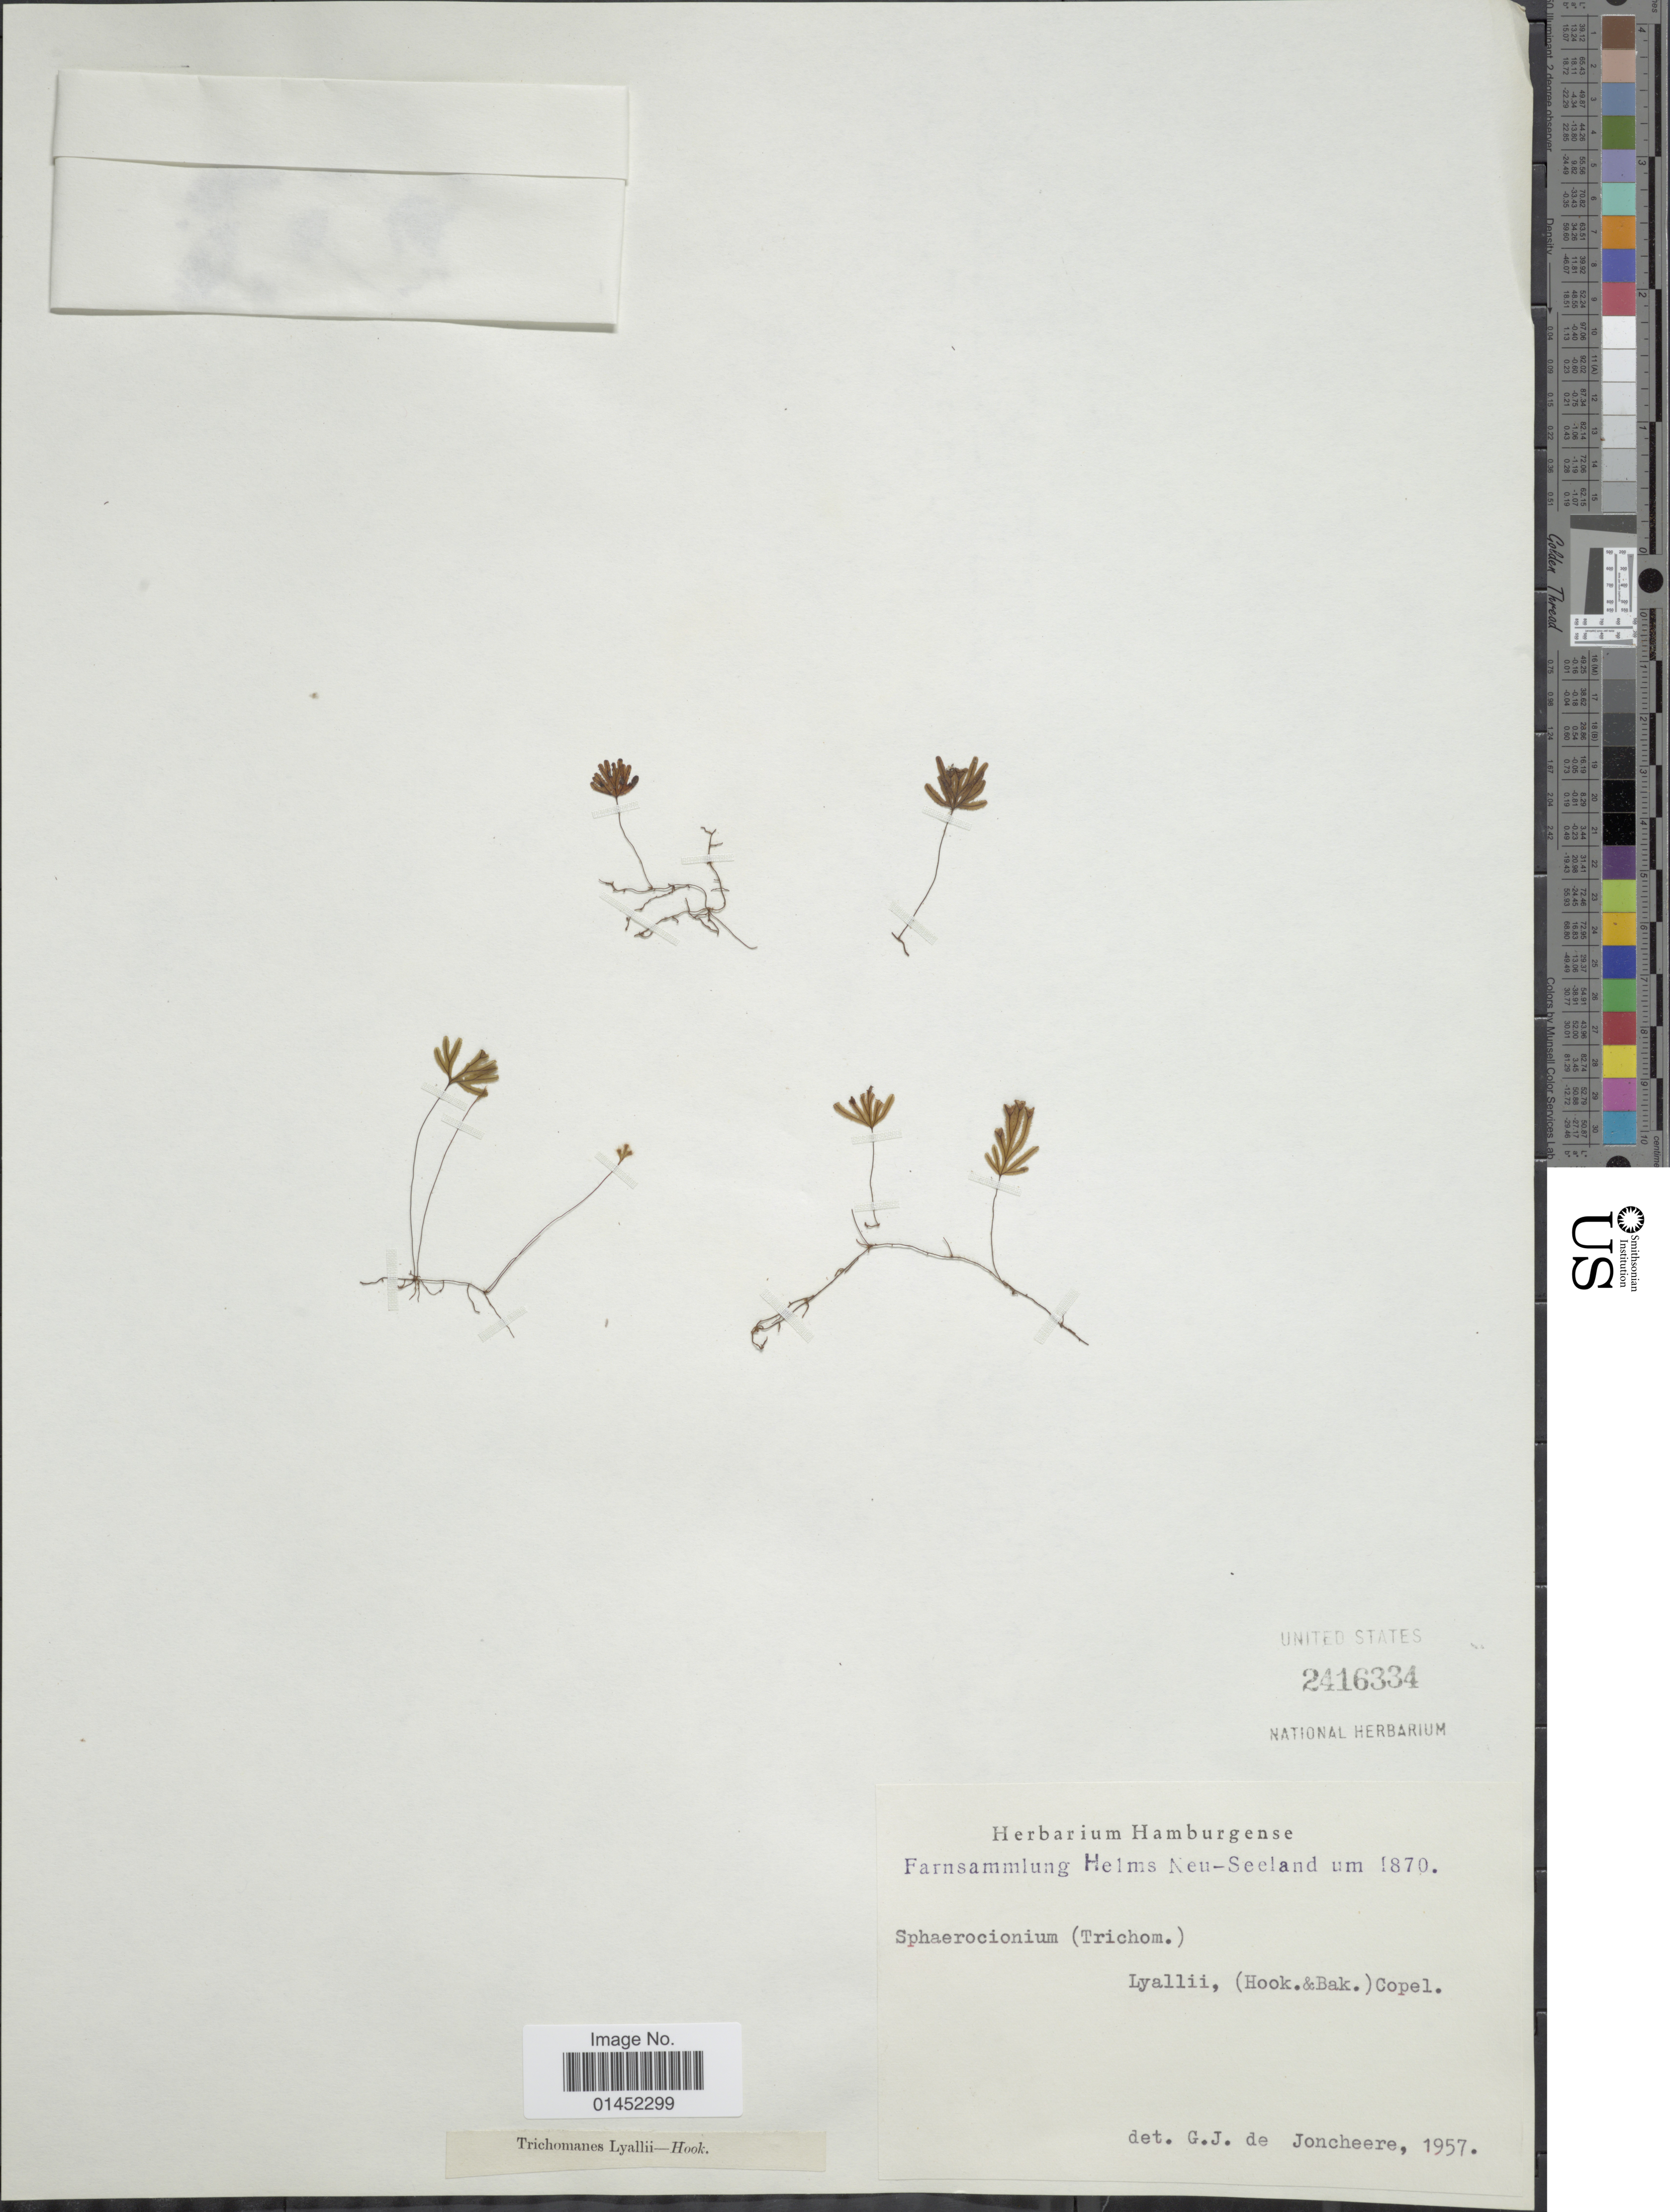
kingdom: Plantae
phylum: Tracheophyta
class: Polypodiopsida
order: Hymenophyllales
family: Hymenophyllaceae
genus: Hymenophyllum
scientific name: Hymenophyllum lyallii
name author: Hook. f.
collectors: Helms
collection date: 1870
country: New Zealand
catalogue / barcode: US 2416334